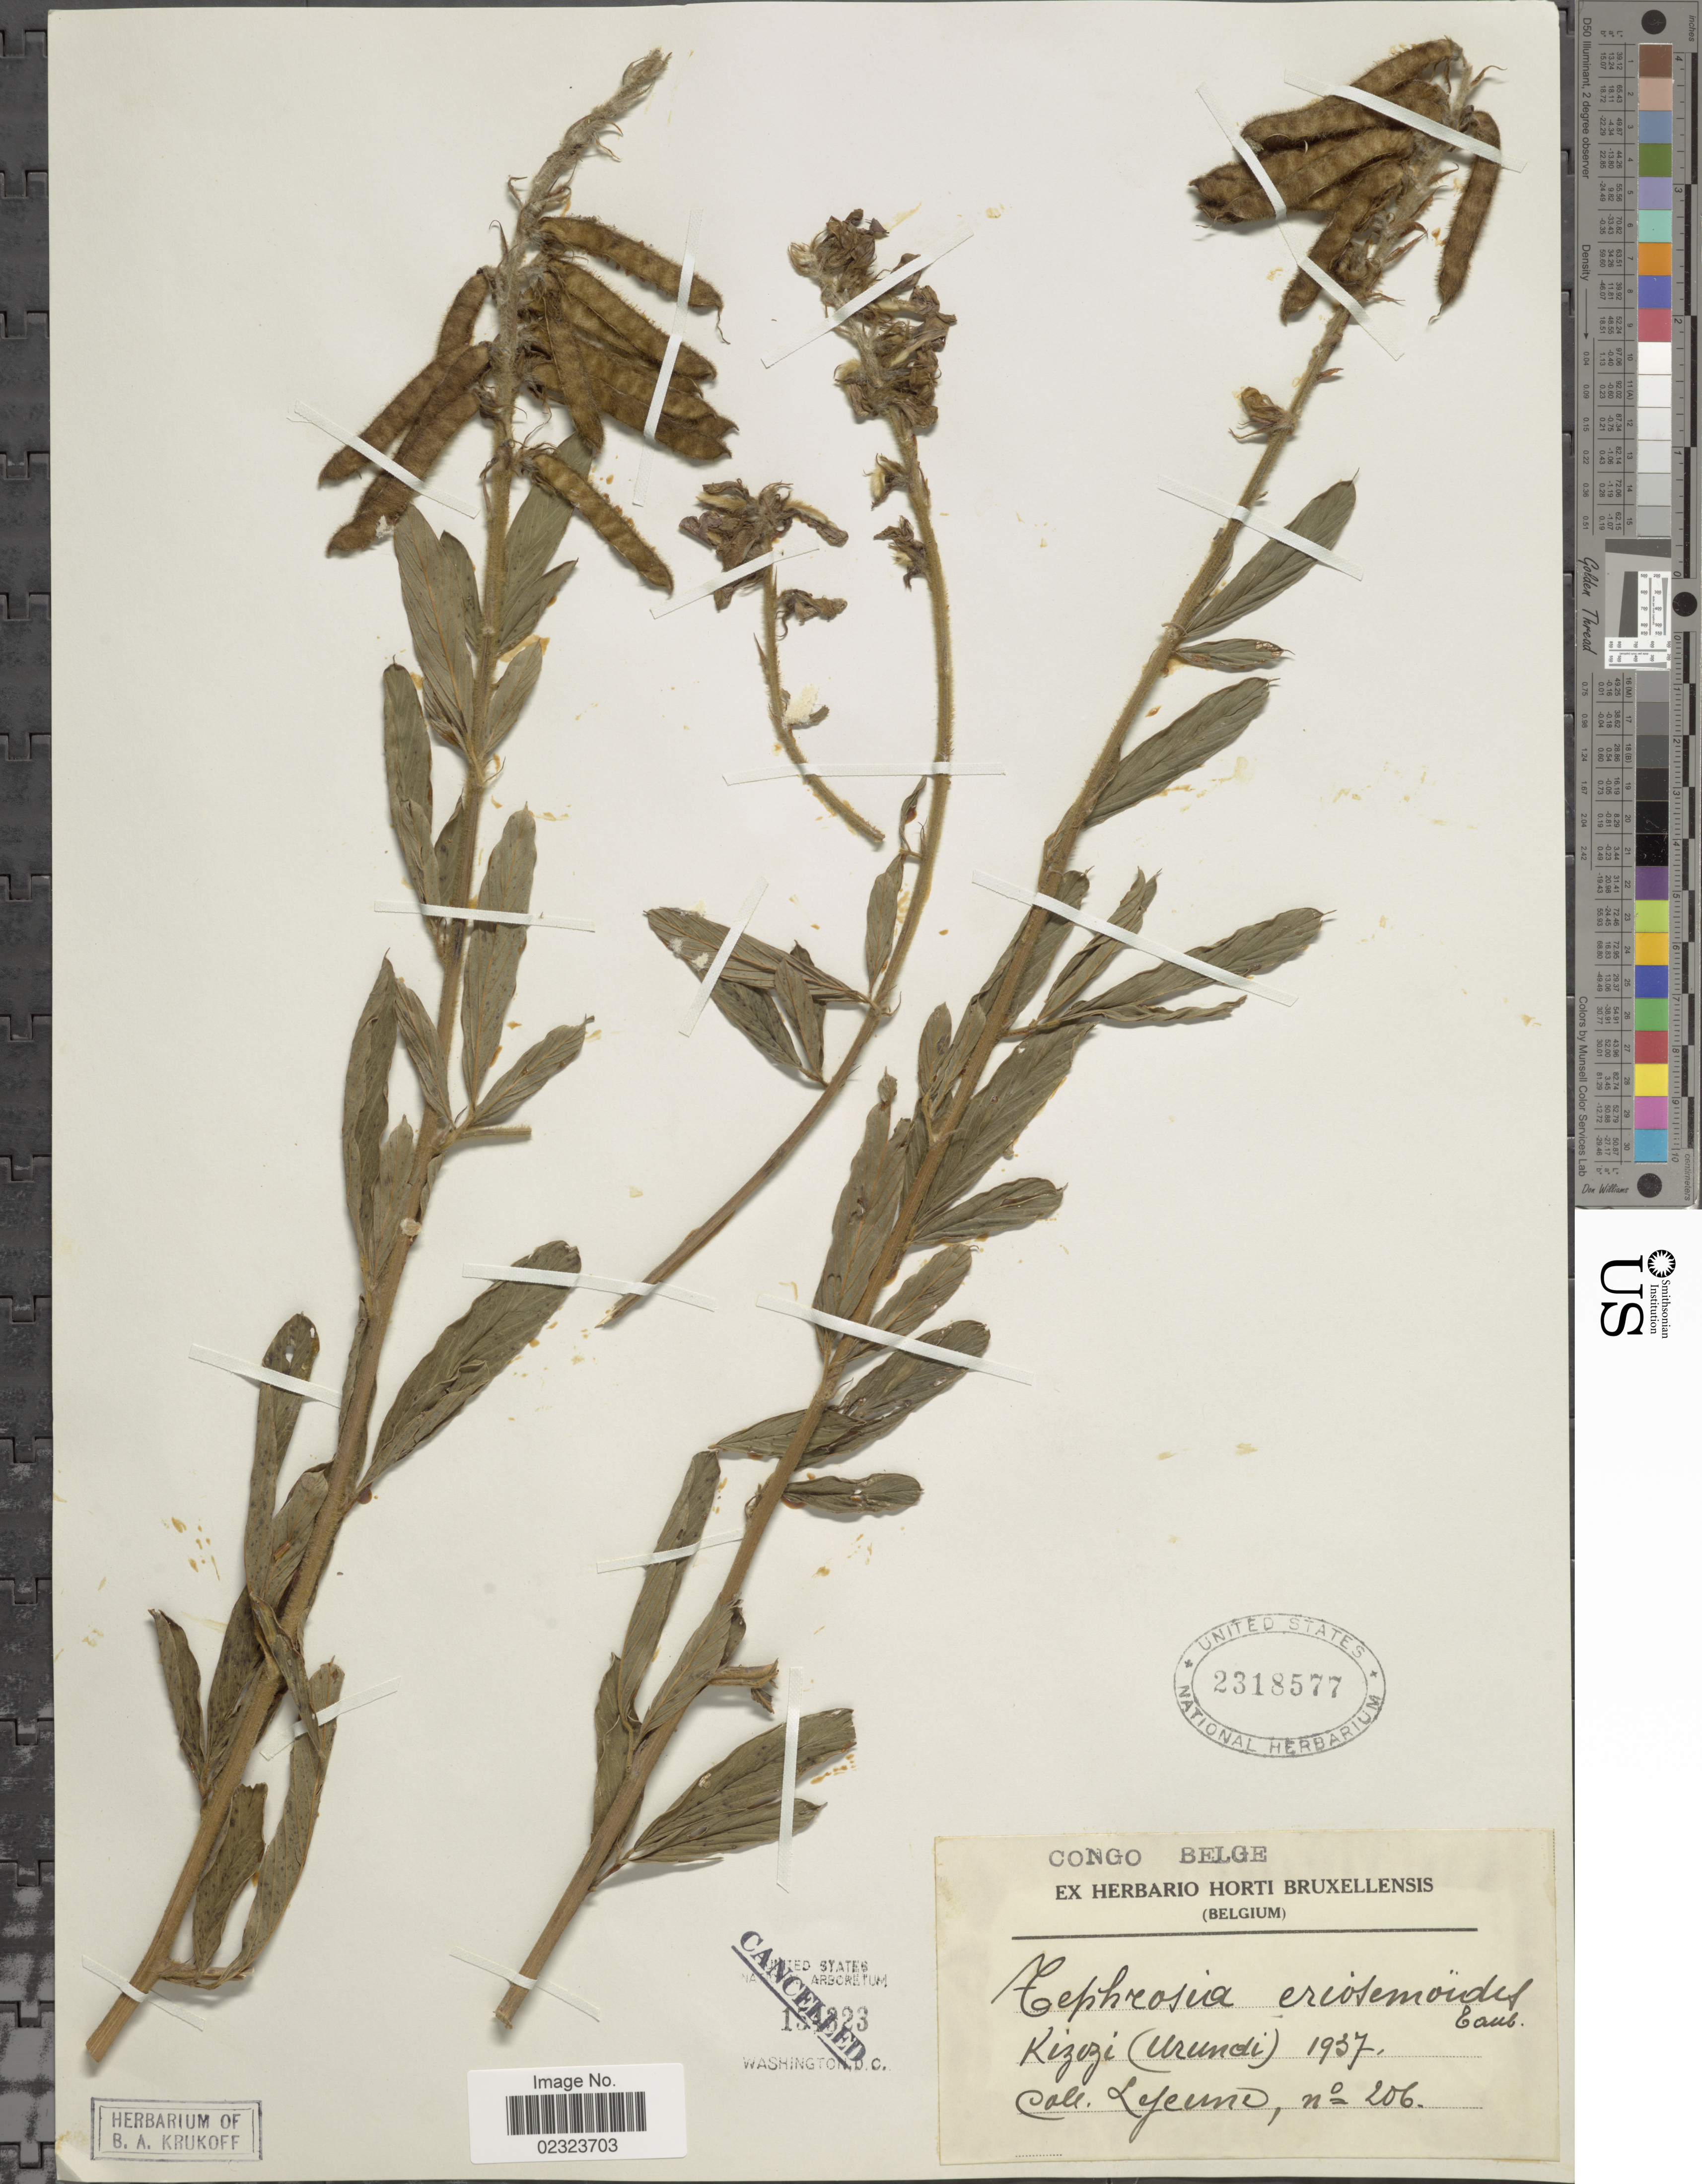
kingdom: Plantae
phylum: Tracheophyta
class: Magnoliopsida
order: Fabales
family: Fabaceae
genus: Tephrosia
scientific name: Tephrosia paniculata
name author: Baker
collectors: -. Lejeune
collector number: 206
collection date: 1937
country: Burundi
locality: Congo Belge, Kizozi (Urundi).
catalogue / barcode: US 2318577